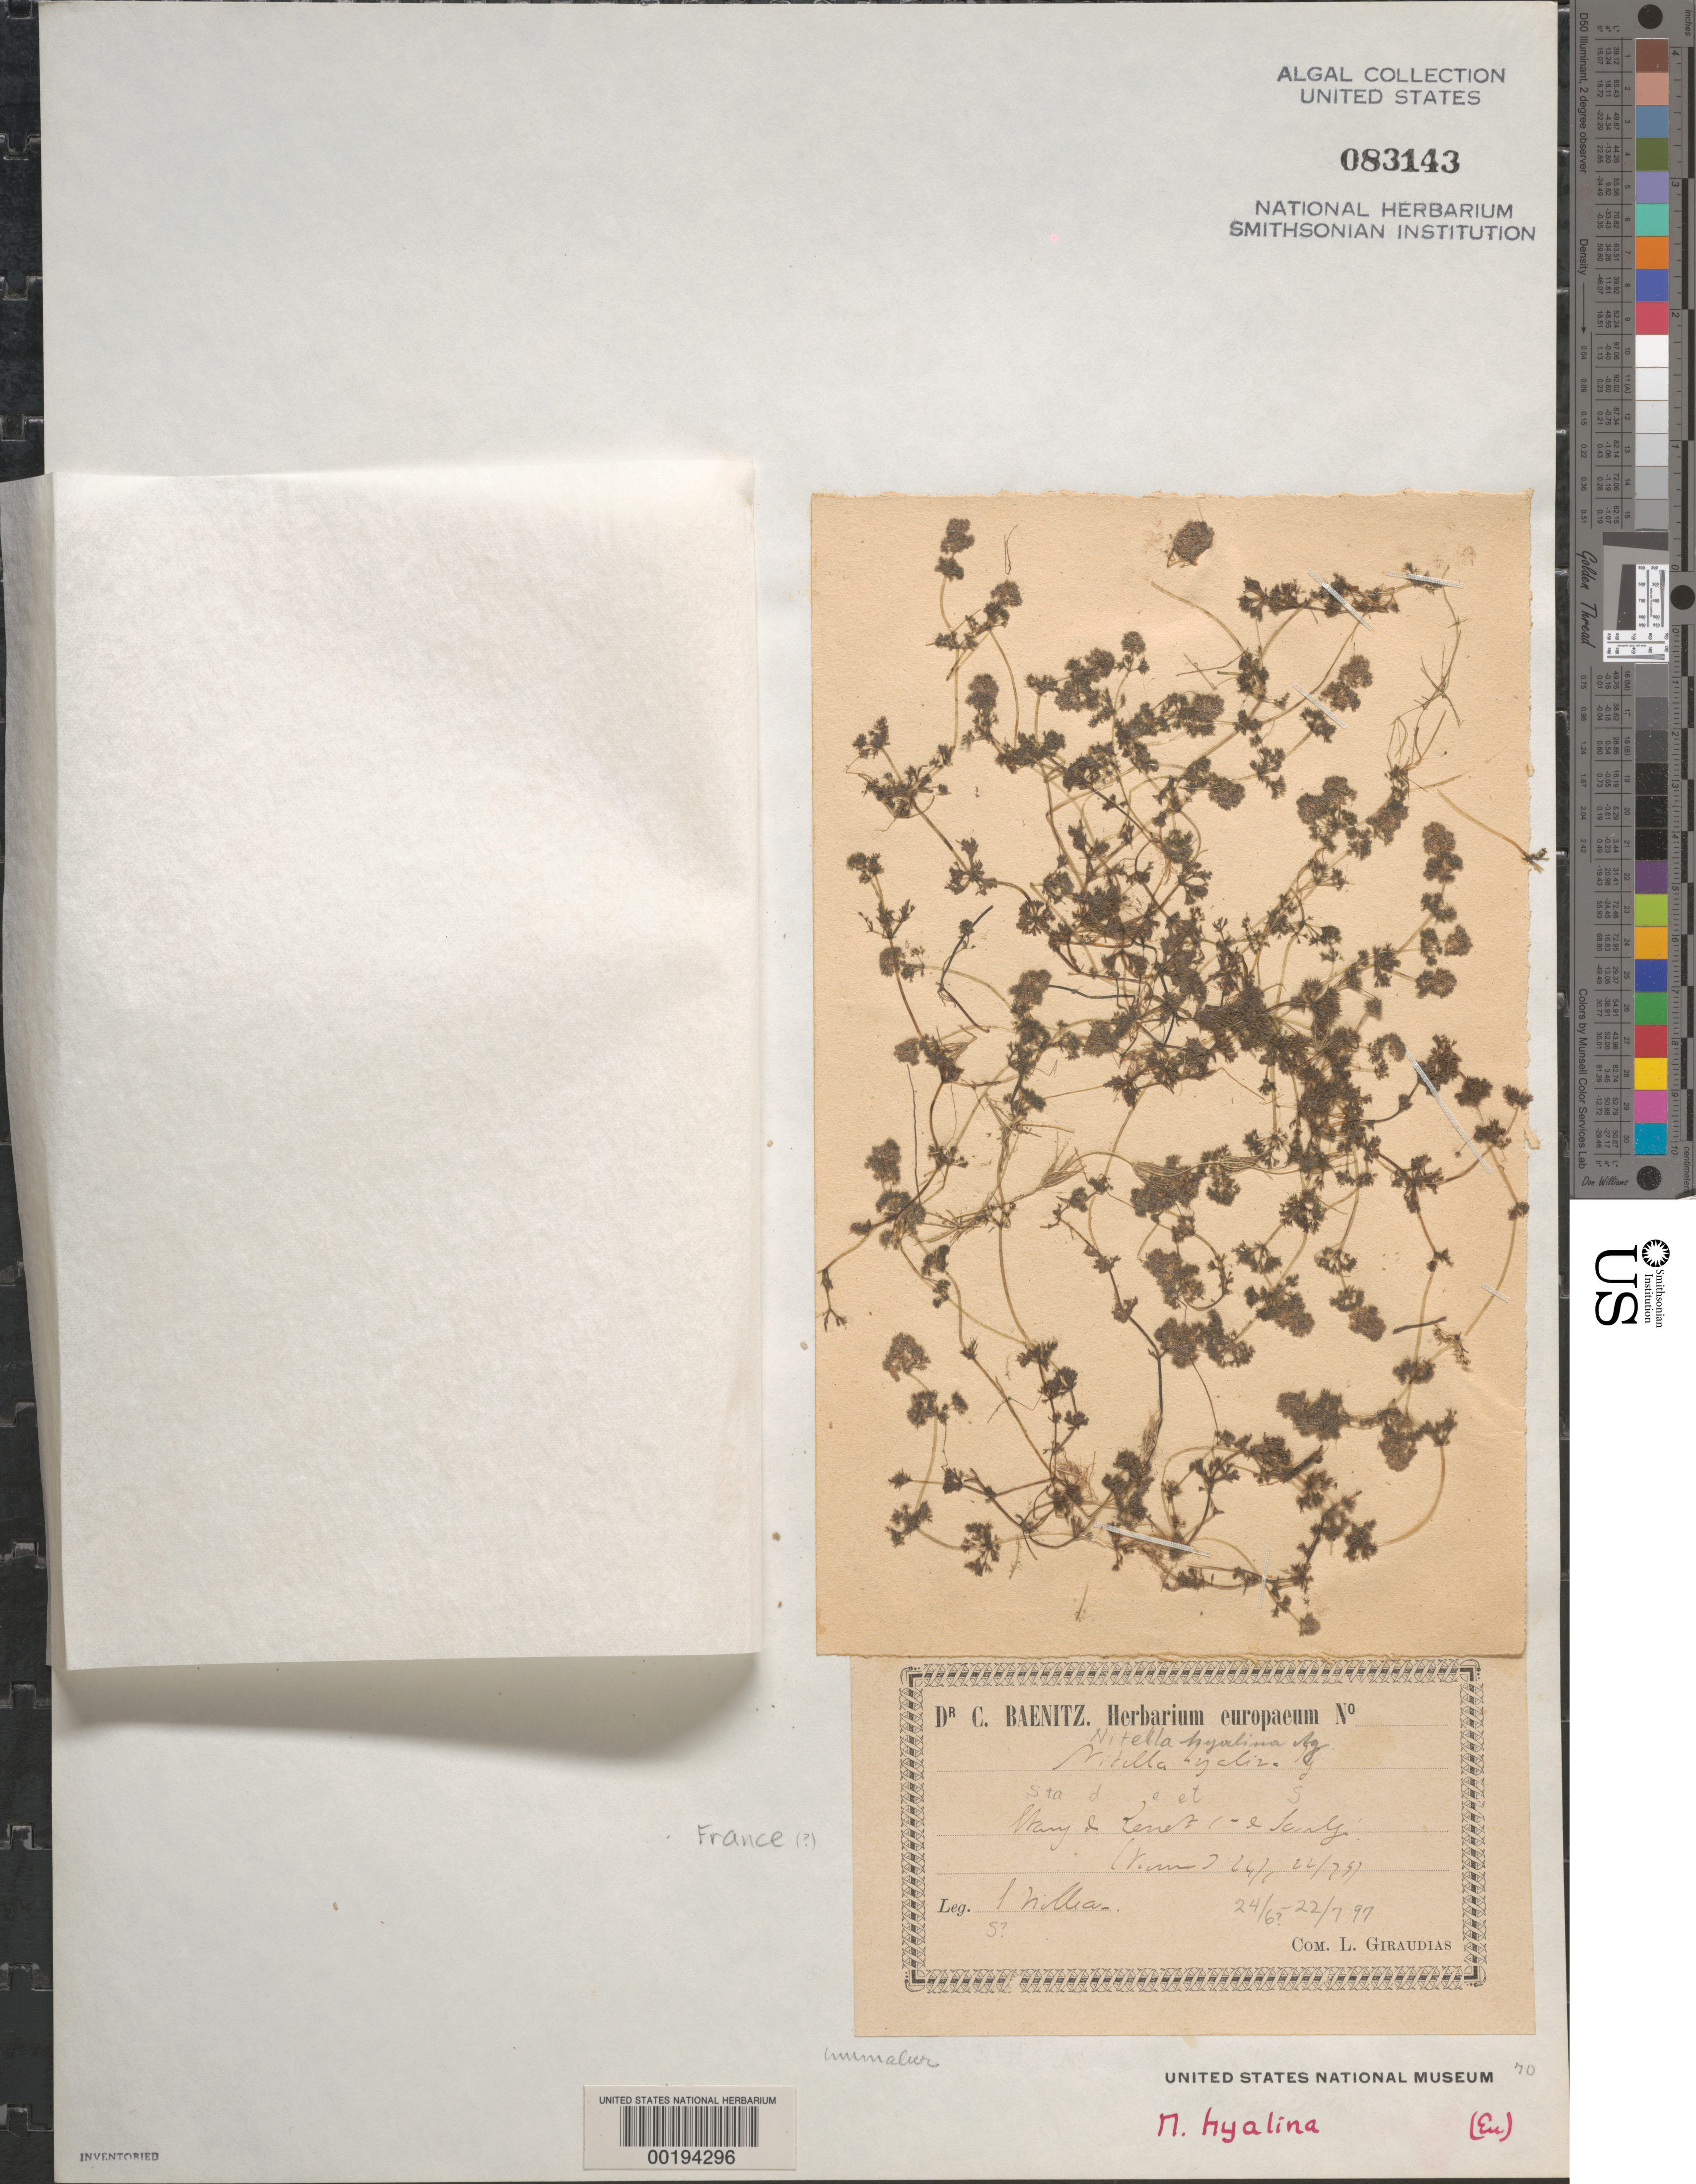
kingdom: Plantae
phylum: Charophyta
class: Charophyceae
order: Charales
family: Characeae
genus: Nitella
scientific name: Nitella hyalina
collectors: S. Hilleau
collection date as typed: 24 Jun 1897 TO 22 Jul 1897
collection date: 1897-06-24/1897-07-22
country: France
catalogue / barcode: US 83143